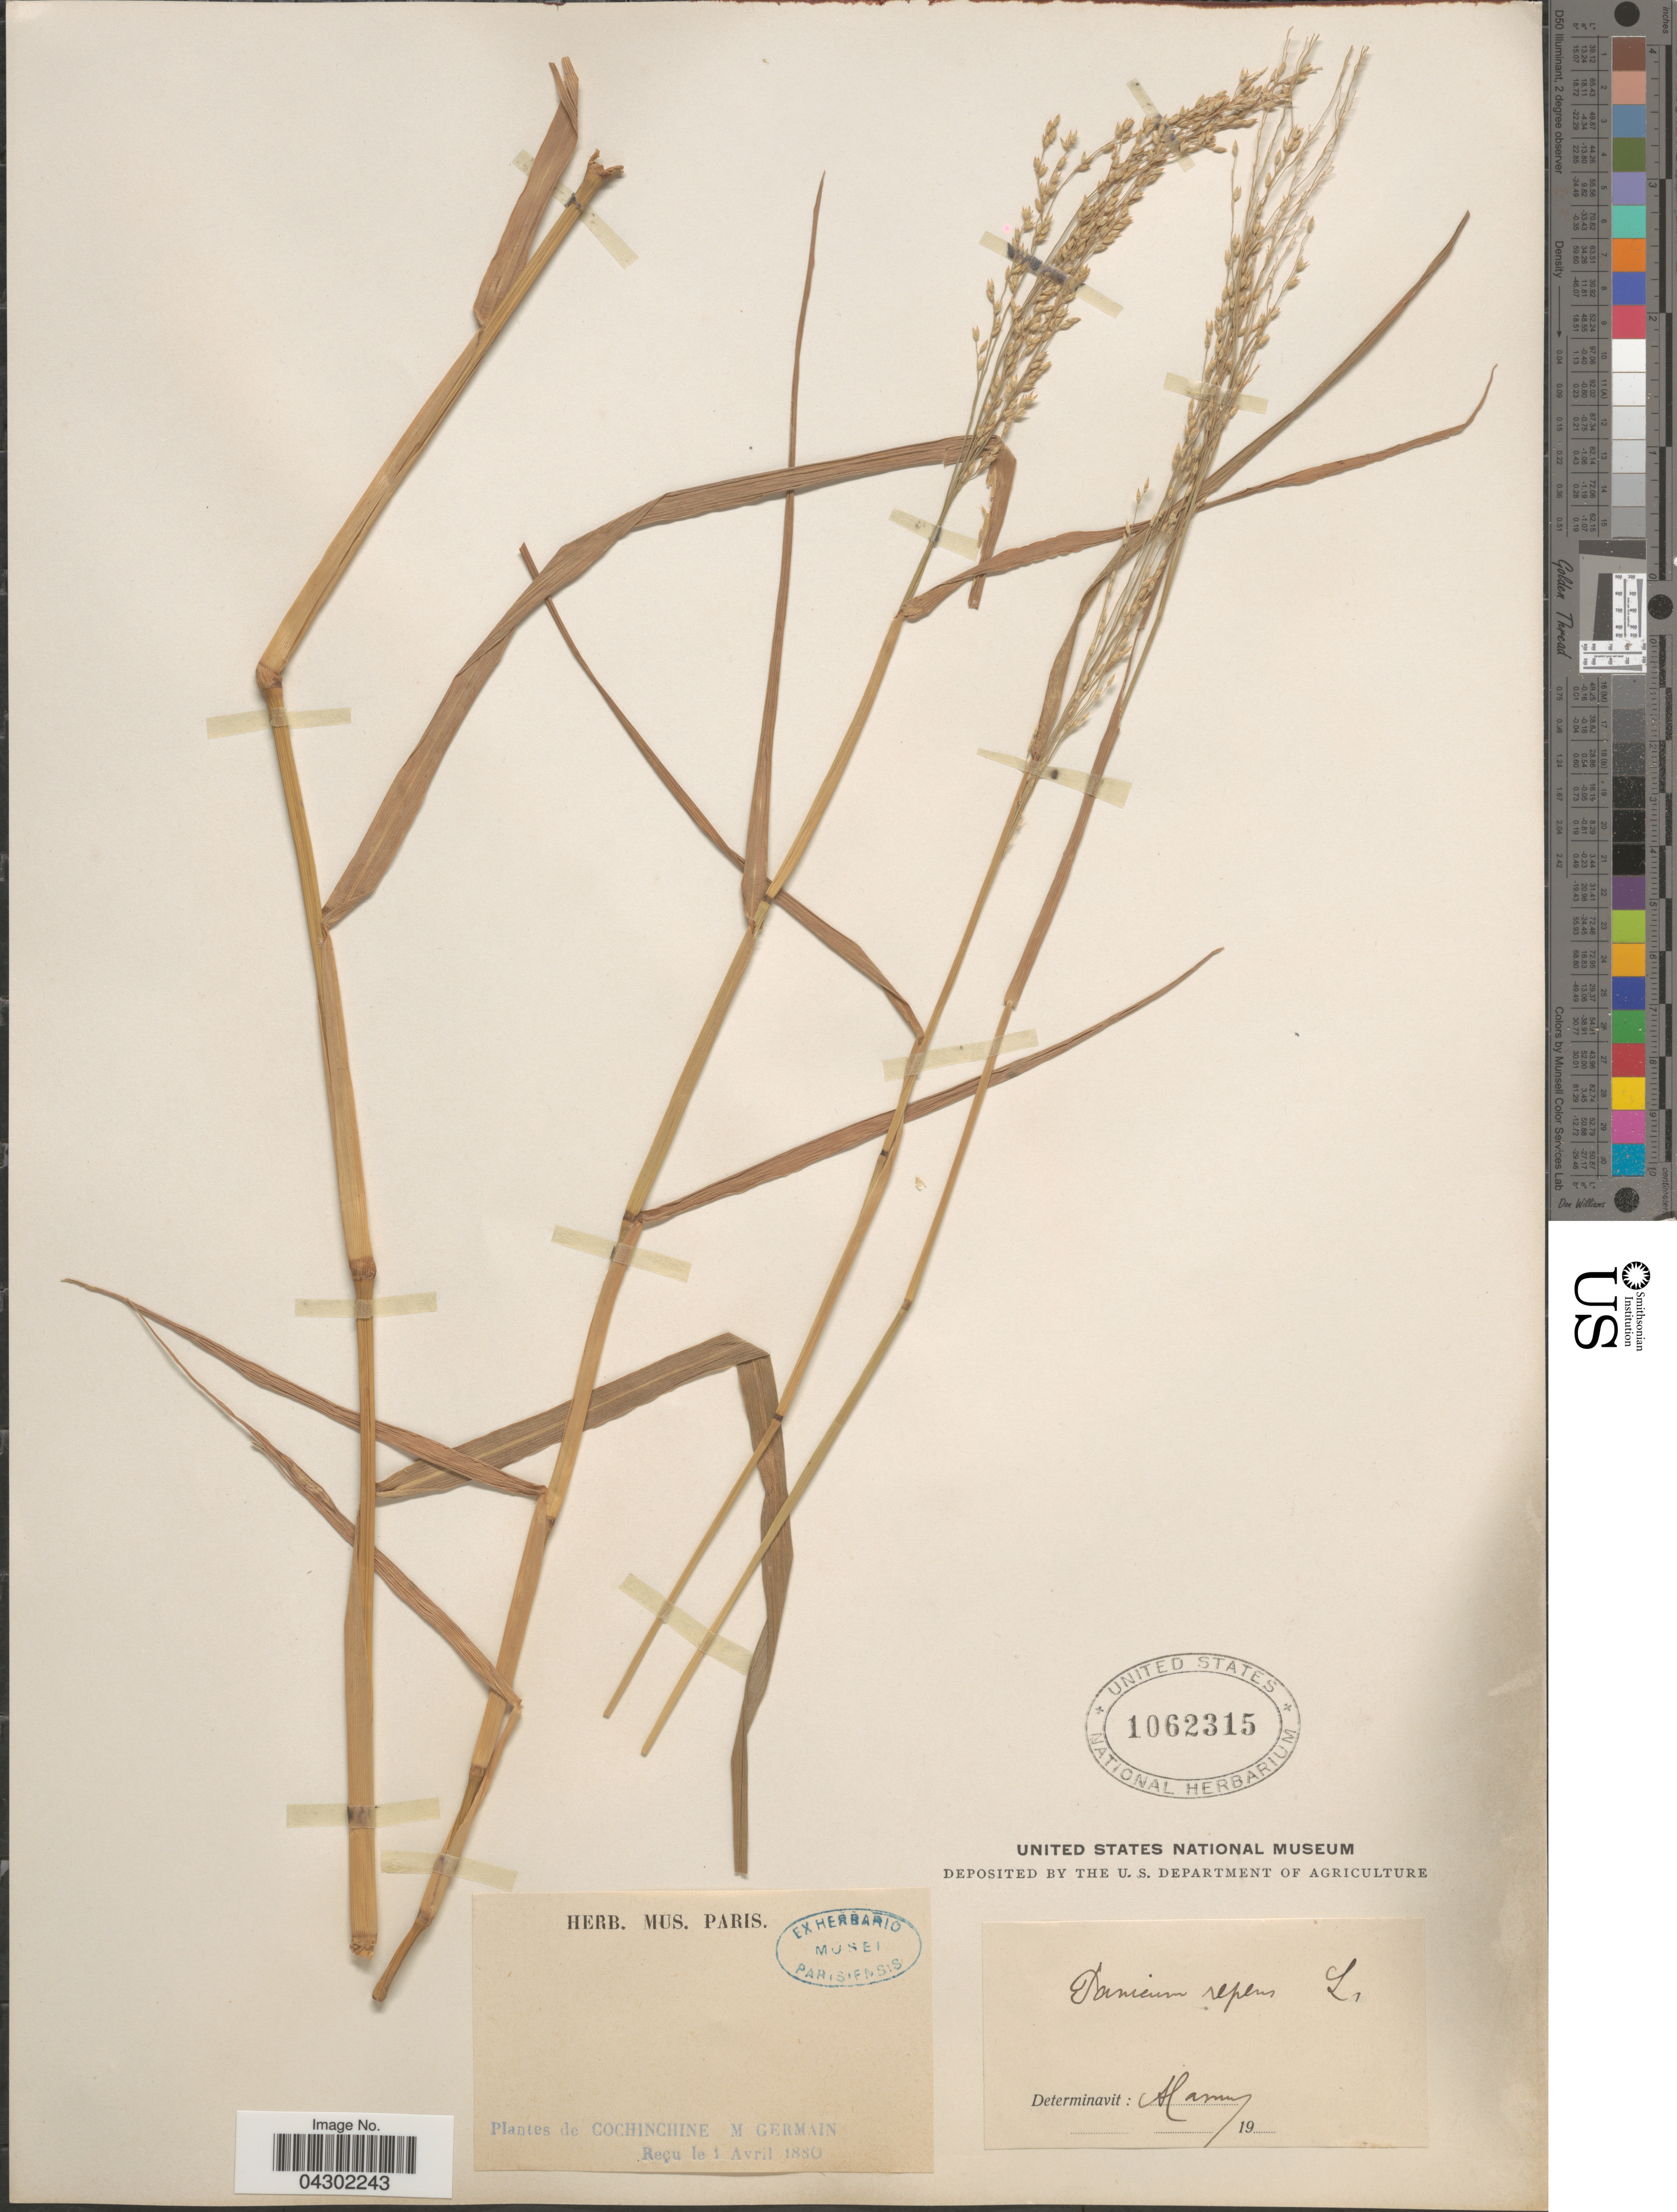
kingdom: Plantae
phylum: Tracheophyta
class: Liliopsida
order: Poales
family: Poaceae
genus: Panicum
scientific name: Panicum repens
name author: L.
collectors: M. Germain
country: Vietnam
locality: Cochinchine.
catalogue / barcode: US 1062315